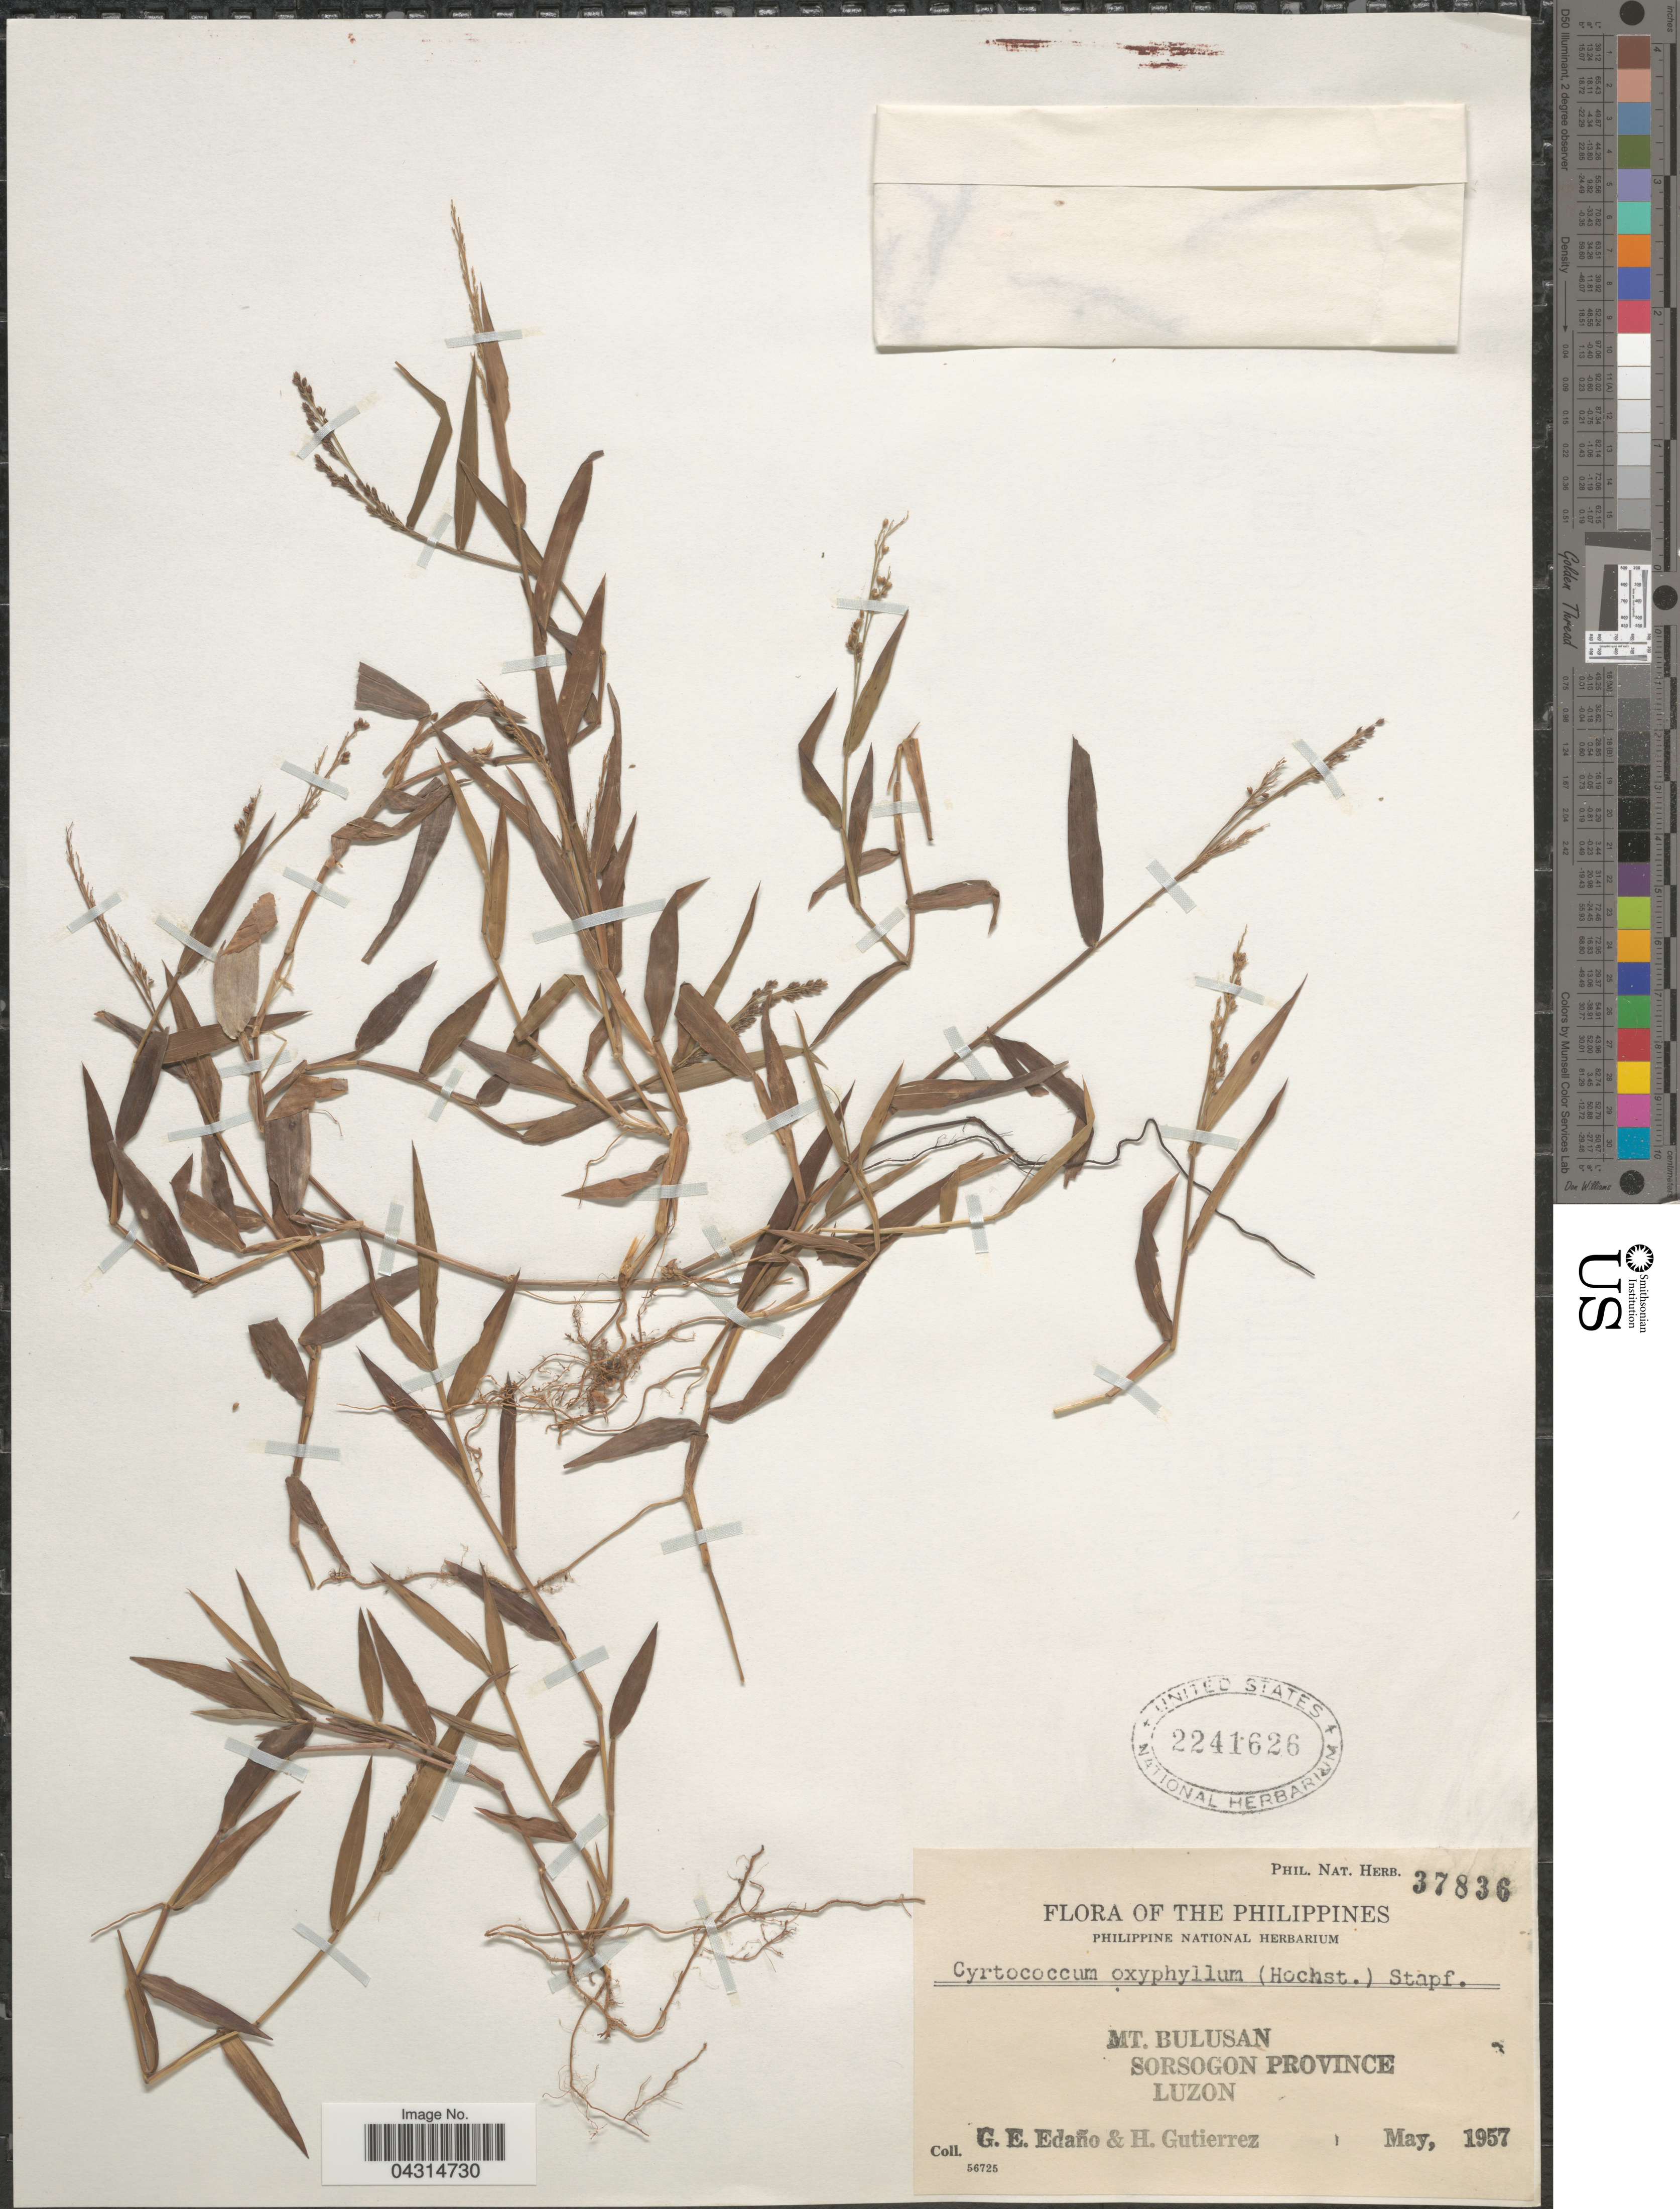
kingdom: Plantae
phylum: Tracheophyta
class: Liliopsida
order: Poales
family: Poaceae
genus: Cyrtococcum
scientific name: Cyrtococcum oxyphyllum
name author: (Steud.) Stapf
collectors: G. E. Edaño & H. Gutierrez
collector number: Phil. Nat. Herb. 37836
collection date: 1957-05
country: Philippines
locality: Mt. Bulusan, Sorsogon Province, Luzon.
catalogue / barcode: US 2241626